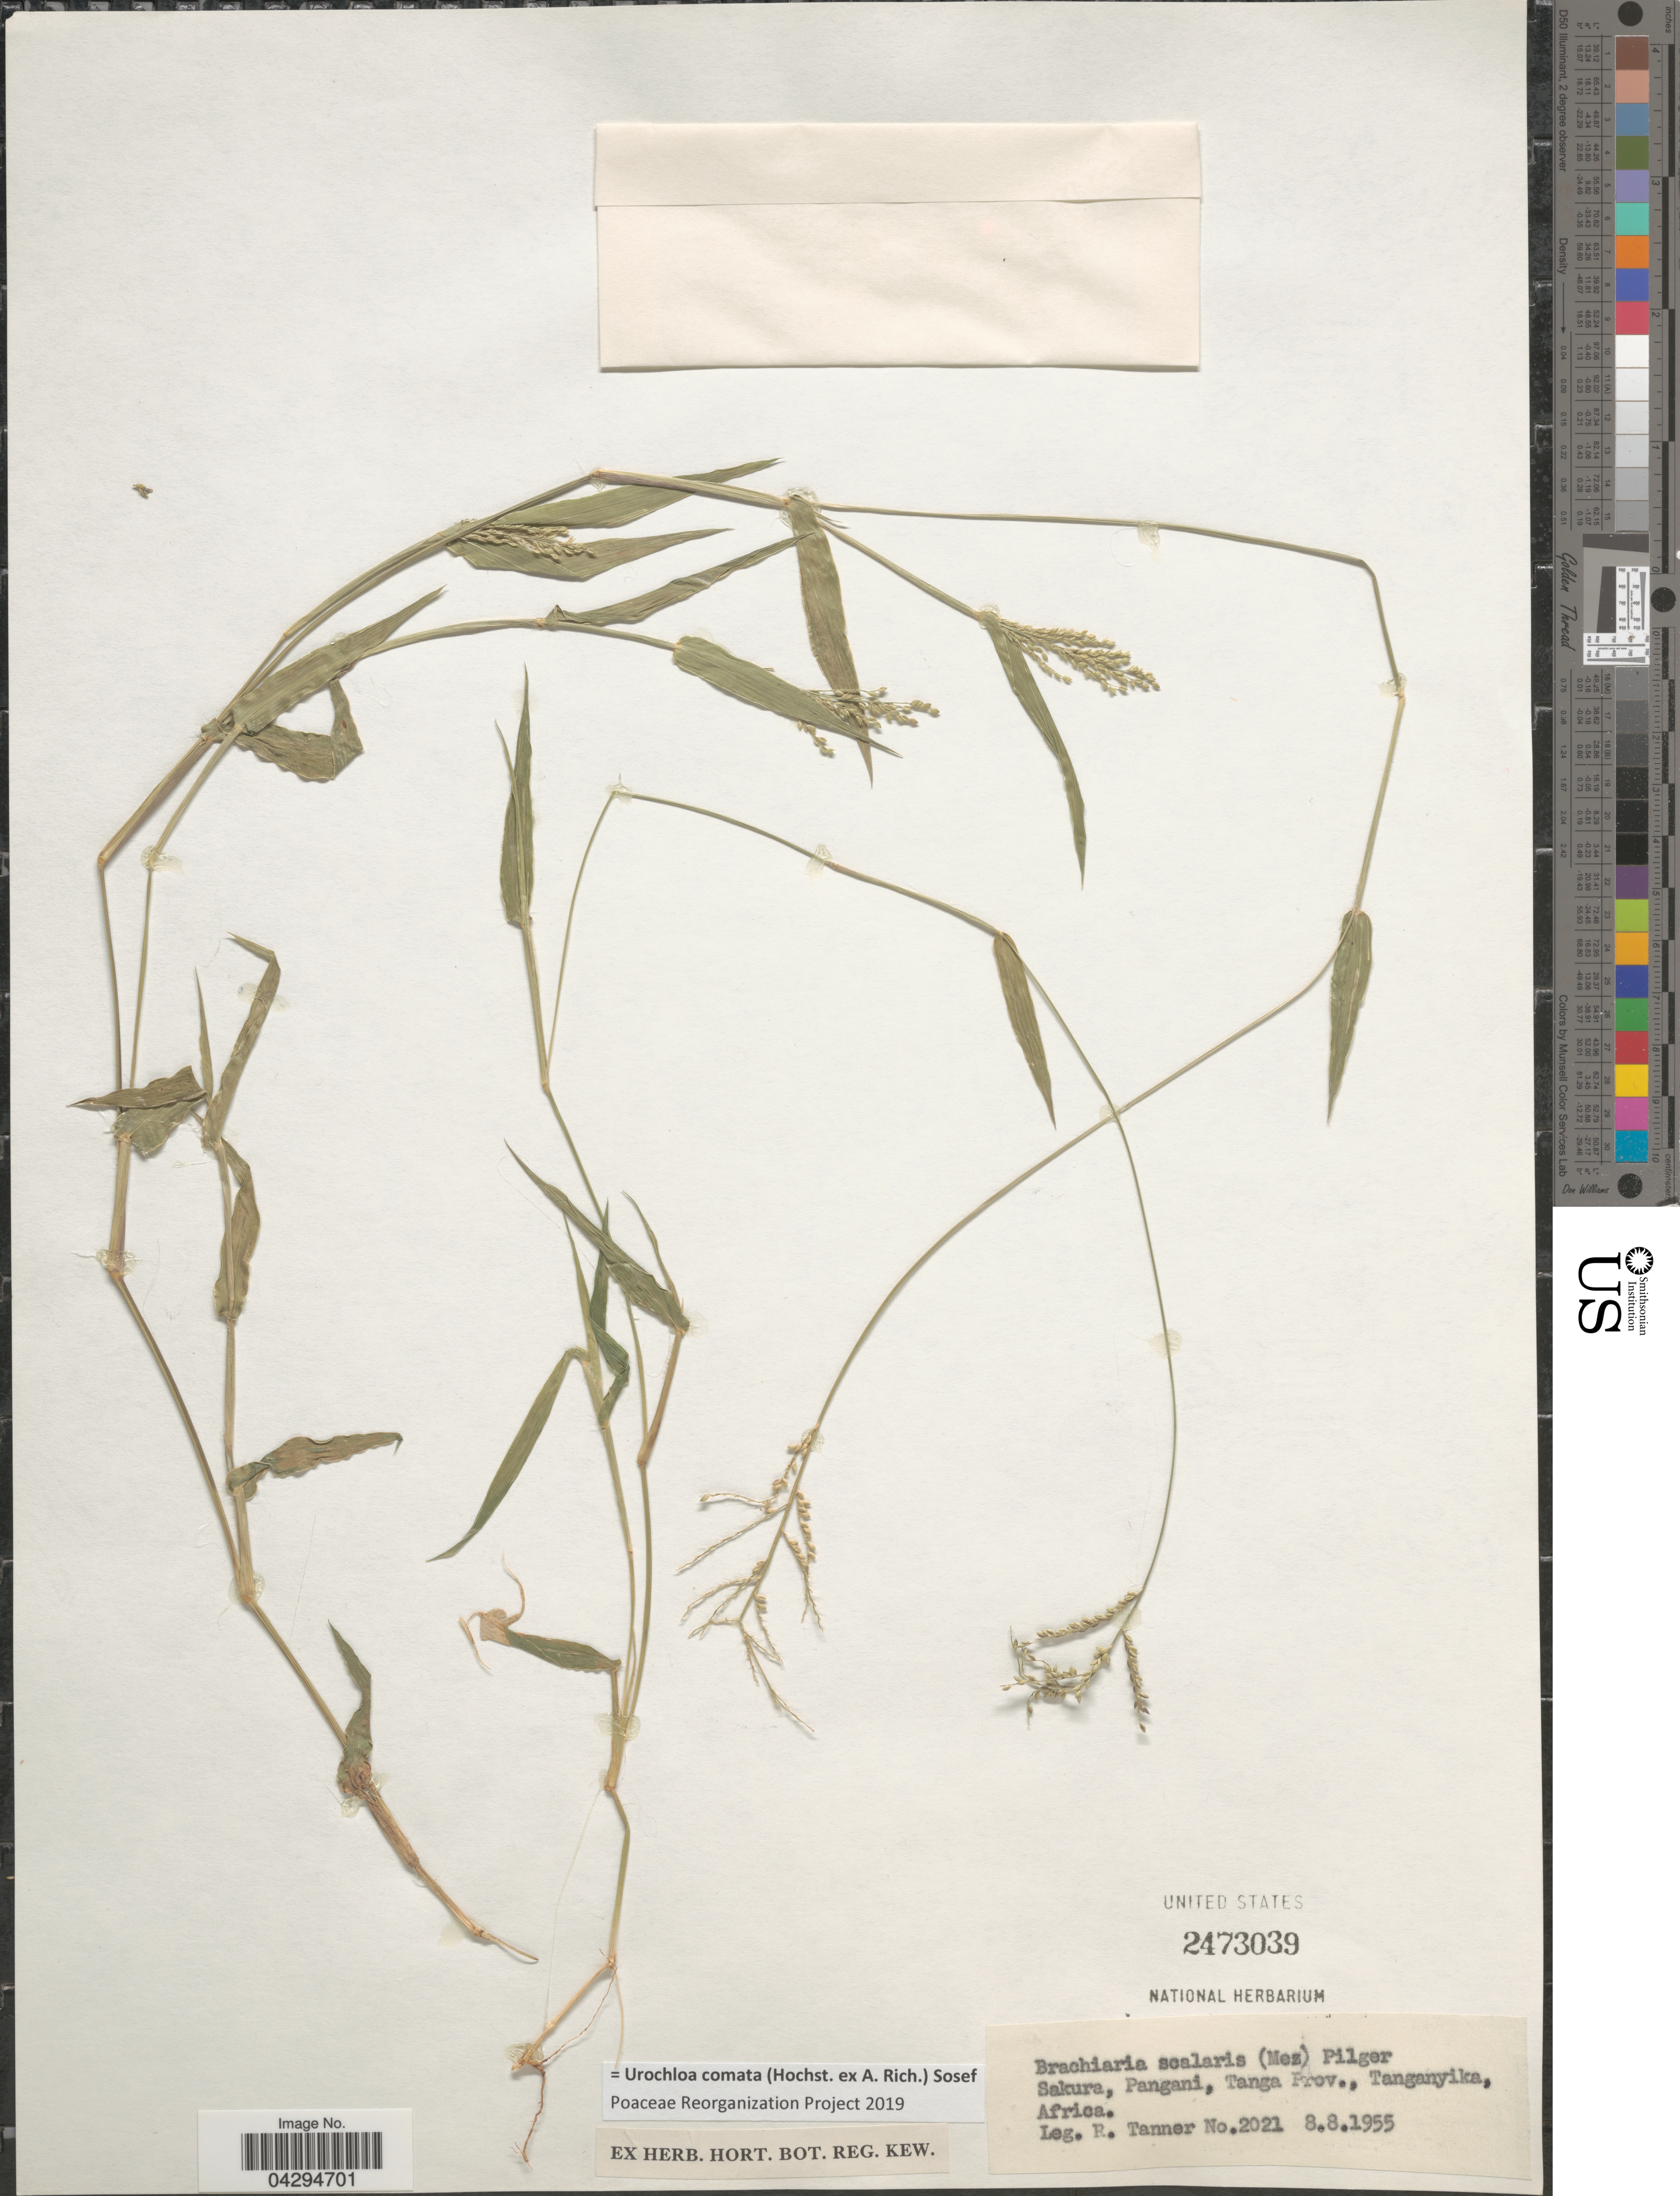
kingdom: Plantae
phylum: Tracheophyta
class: Liliopsida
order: Poales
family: Poaceae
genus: Urochloa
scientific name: Urochloa comata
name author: (Hochst. ex A. Rich.) Sosef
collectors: R. Tanner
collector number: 2021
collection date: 1955-08-08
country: Tanzania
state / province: Tanga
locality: Sakura, Pangani, Tanga Prov., Tanganyika.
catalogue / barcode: US 2473039